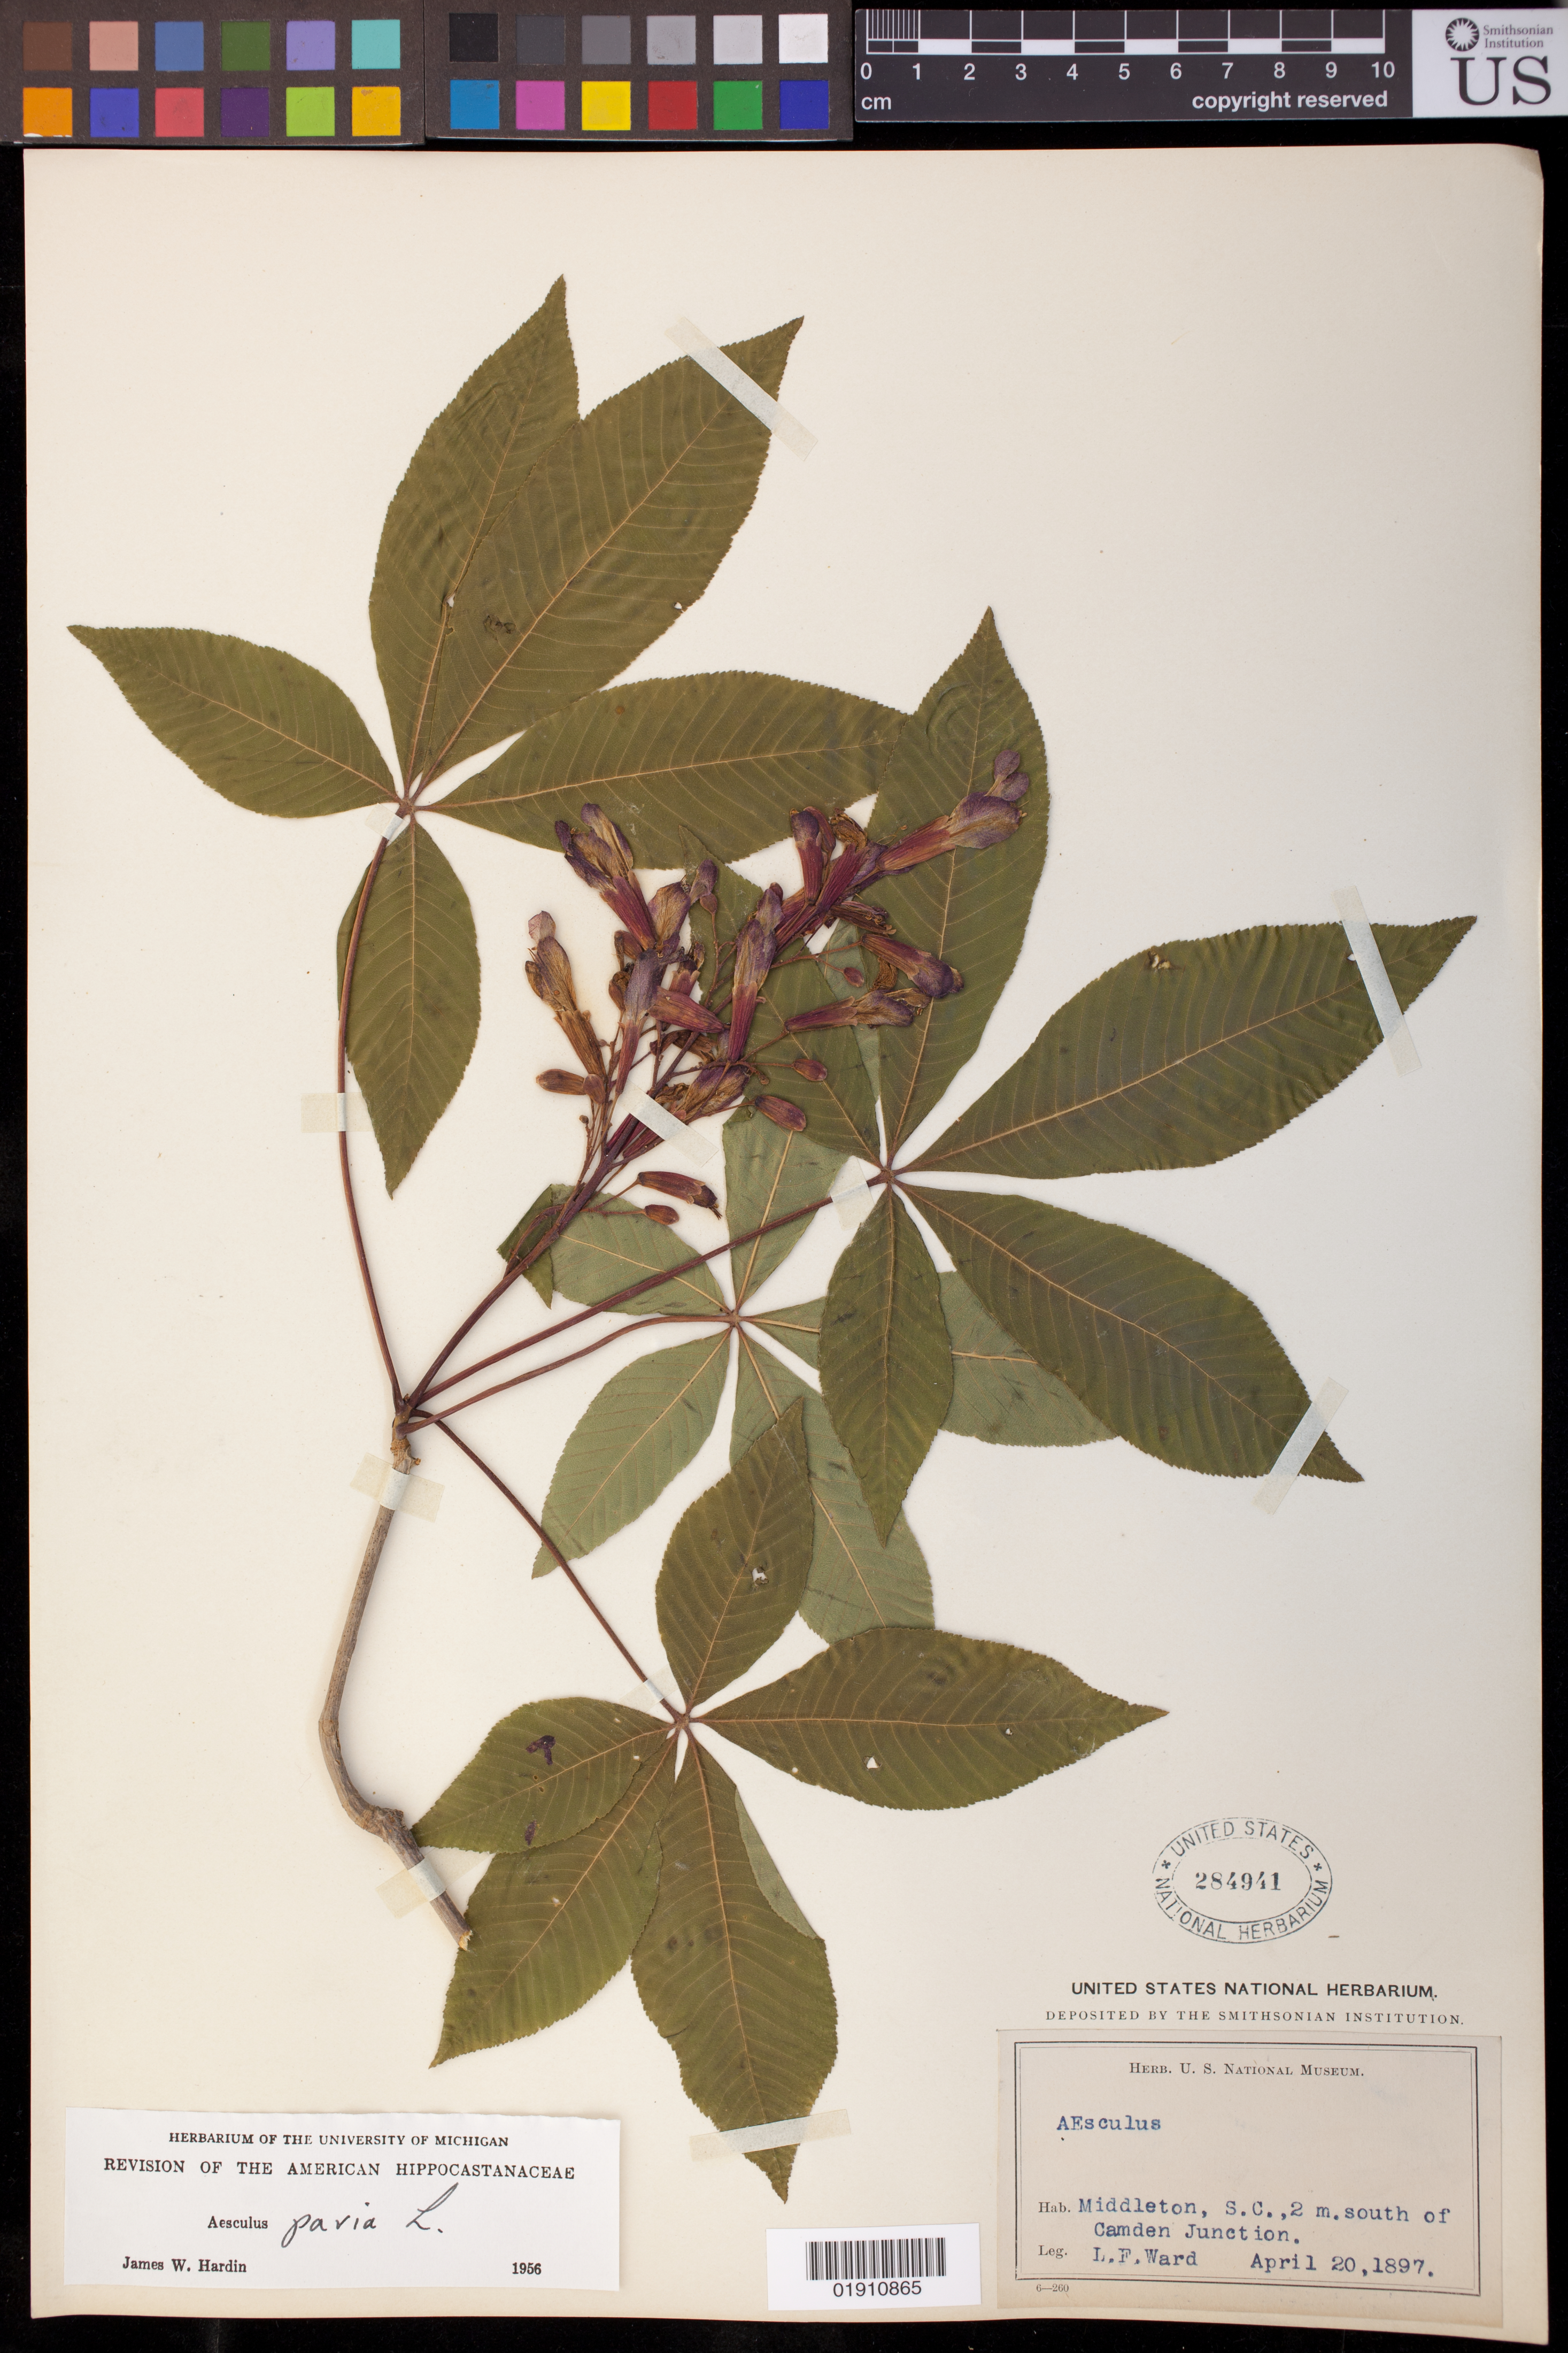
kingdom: Plantae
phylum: Tracheophyta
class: Magnoliopsida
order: Sapindales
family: Sapindaceae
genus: Aesculus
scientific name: Aesculus pavia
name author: L.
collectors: L. F. Ward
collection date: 1897-04-20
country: United States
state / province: South Carolina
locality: Middleton. 2 m. south of Camden Junction.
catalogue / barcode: US 284941